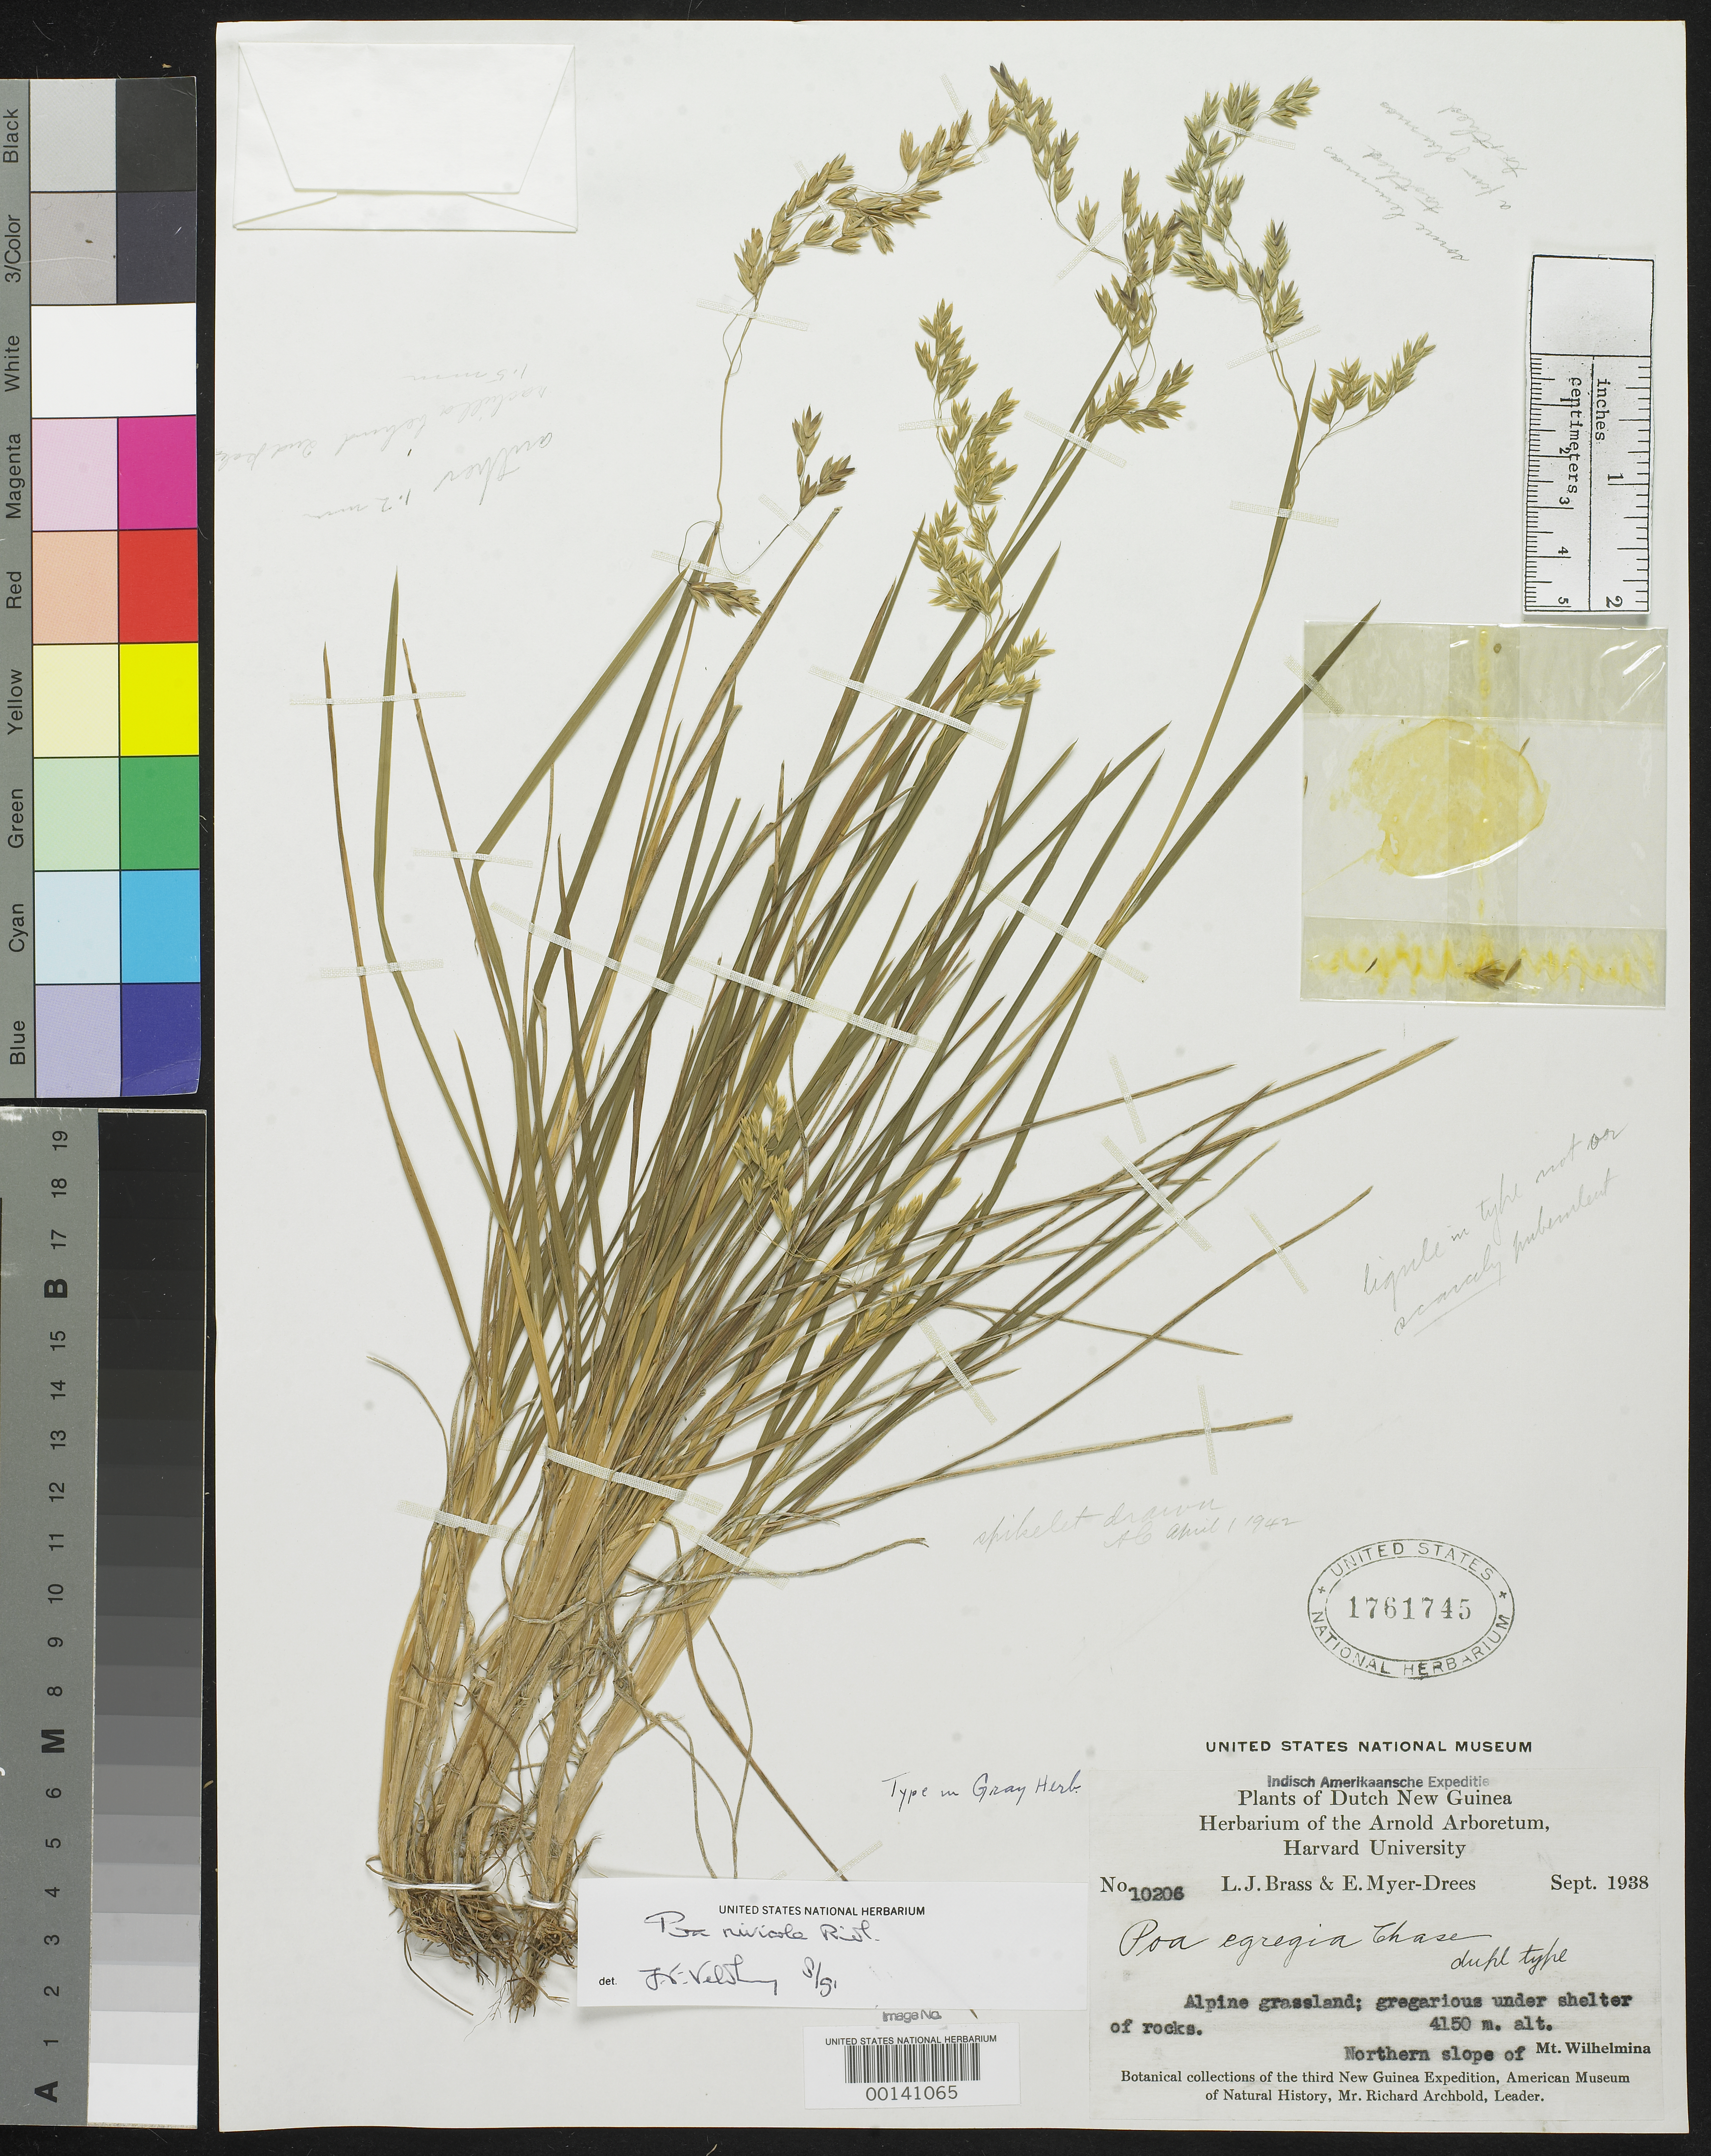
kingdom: Plantae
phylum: Tracheophyta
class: Liliopsida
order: Poales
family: Poaceae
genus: Poa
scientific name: Poa egregia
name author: Chase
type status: Isotype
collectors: L. J. Brass & E. Myer-Drees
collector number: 10206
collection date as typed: Sep 1938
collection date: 1938-09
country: Indonesia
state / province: Papua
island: New Guinea Island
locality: N slope of Mt. Wilhelmina. Irian Jaya.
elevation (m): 4150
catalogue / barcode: US 1761745